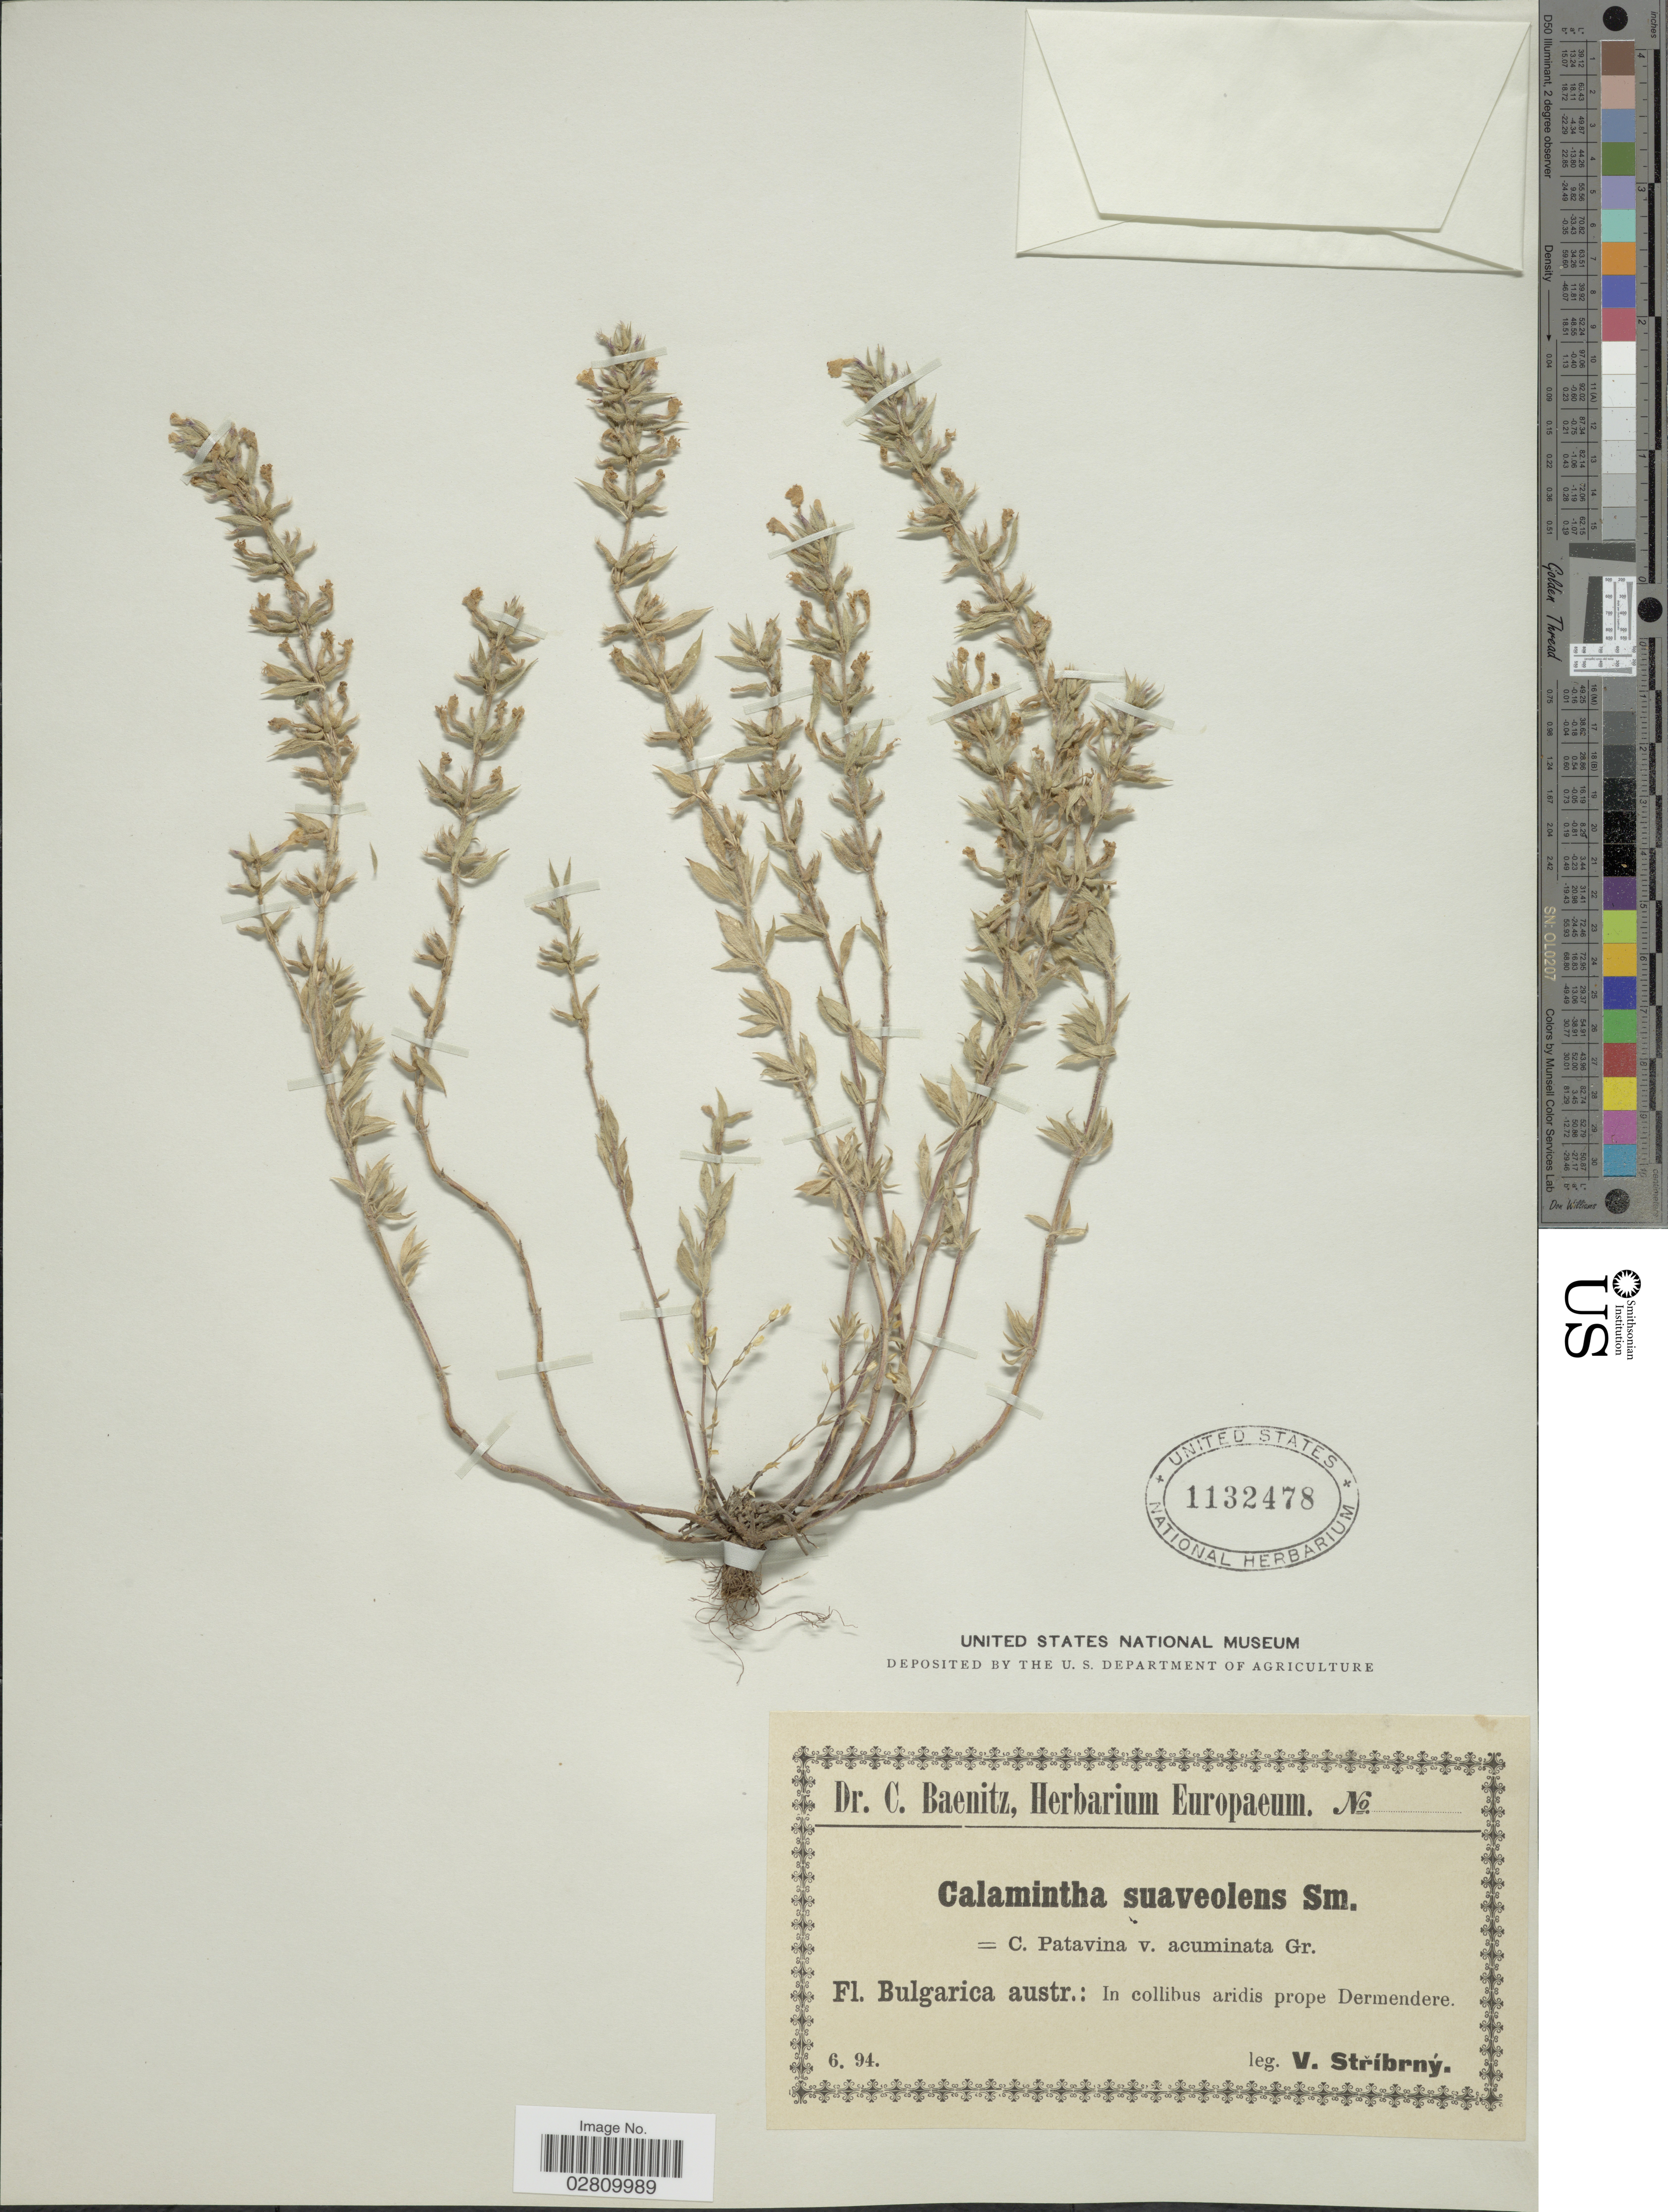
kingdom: Plantae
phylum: Tracheophyta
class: Magnoliopsida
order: Lamiales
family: Lamiaceae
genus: Calamintha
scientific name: Calamintha suaveolens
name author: (Sm.) Boiss.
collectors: V. Stribrny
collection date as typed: Transcribed d/m/y: /6/94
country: Bulgaria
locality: Bulgarica austr.: Incollibus aridis prope Dermendere.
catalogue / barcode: US 1132478